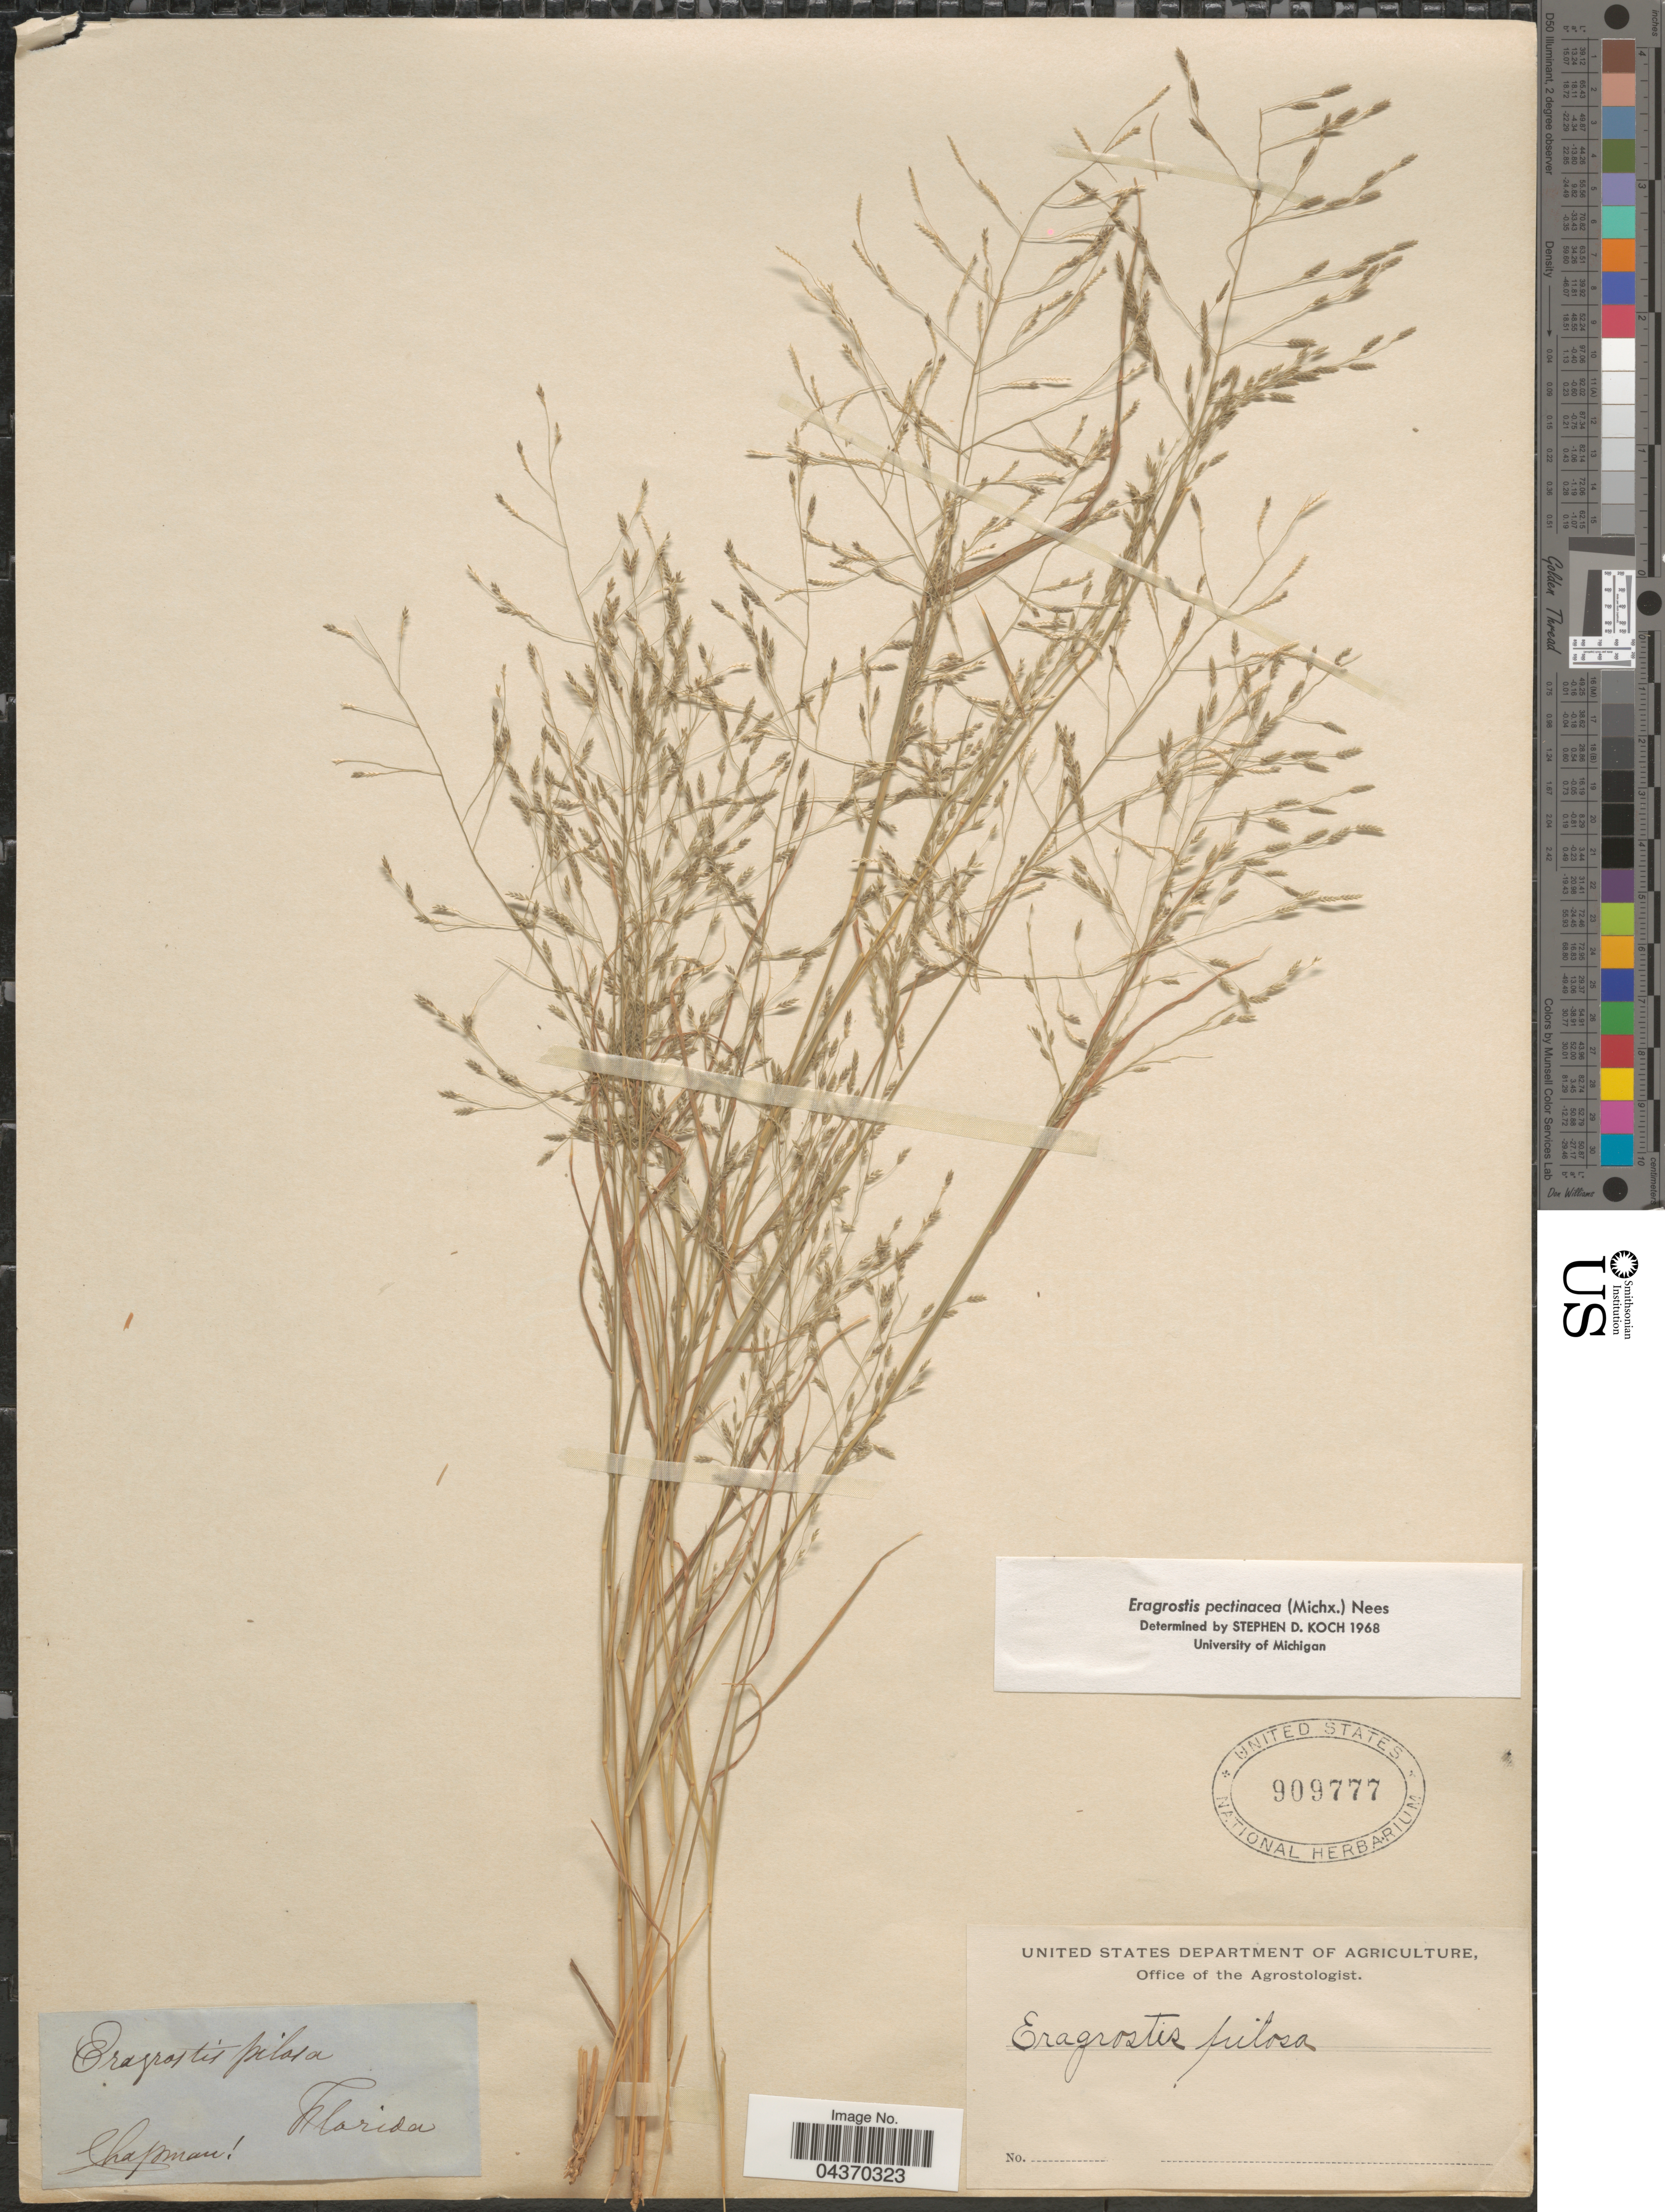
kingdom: Plantae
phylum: Tracheophyta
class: Liliopsida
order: Poales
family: Poaceae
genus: Eragrostis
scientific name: Eragrostis pectinacea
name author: (Michx.) Nees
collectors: A. Chapman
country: United States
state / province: Florida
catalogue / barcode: US 909777